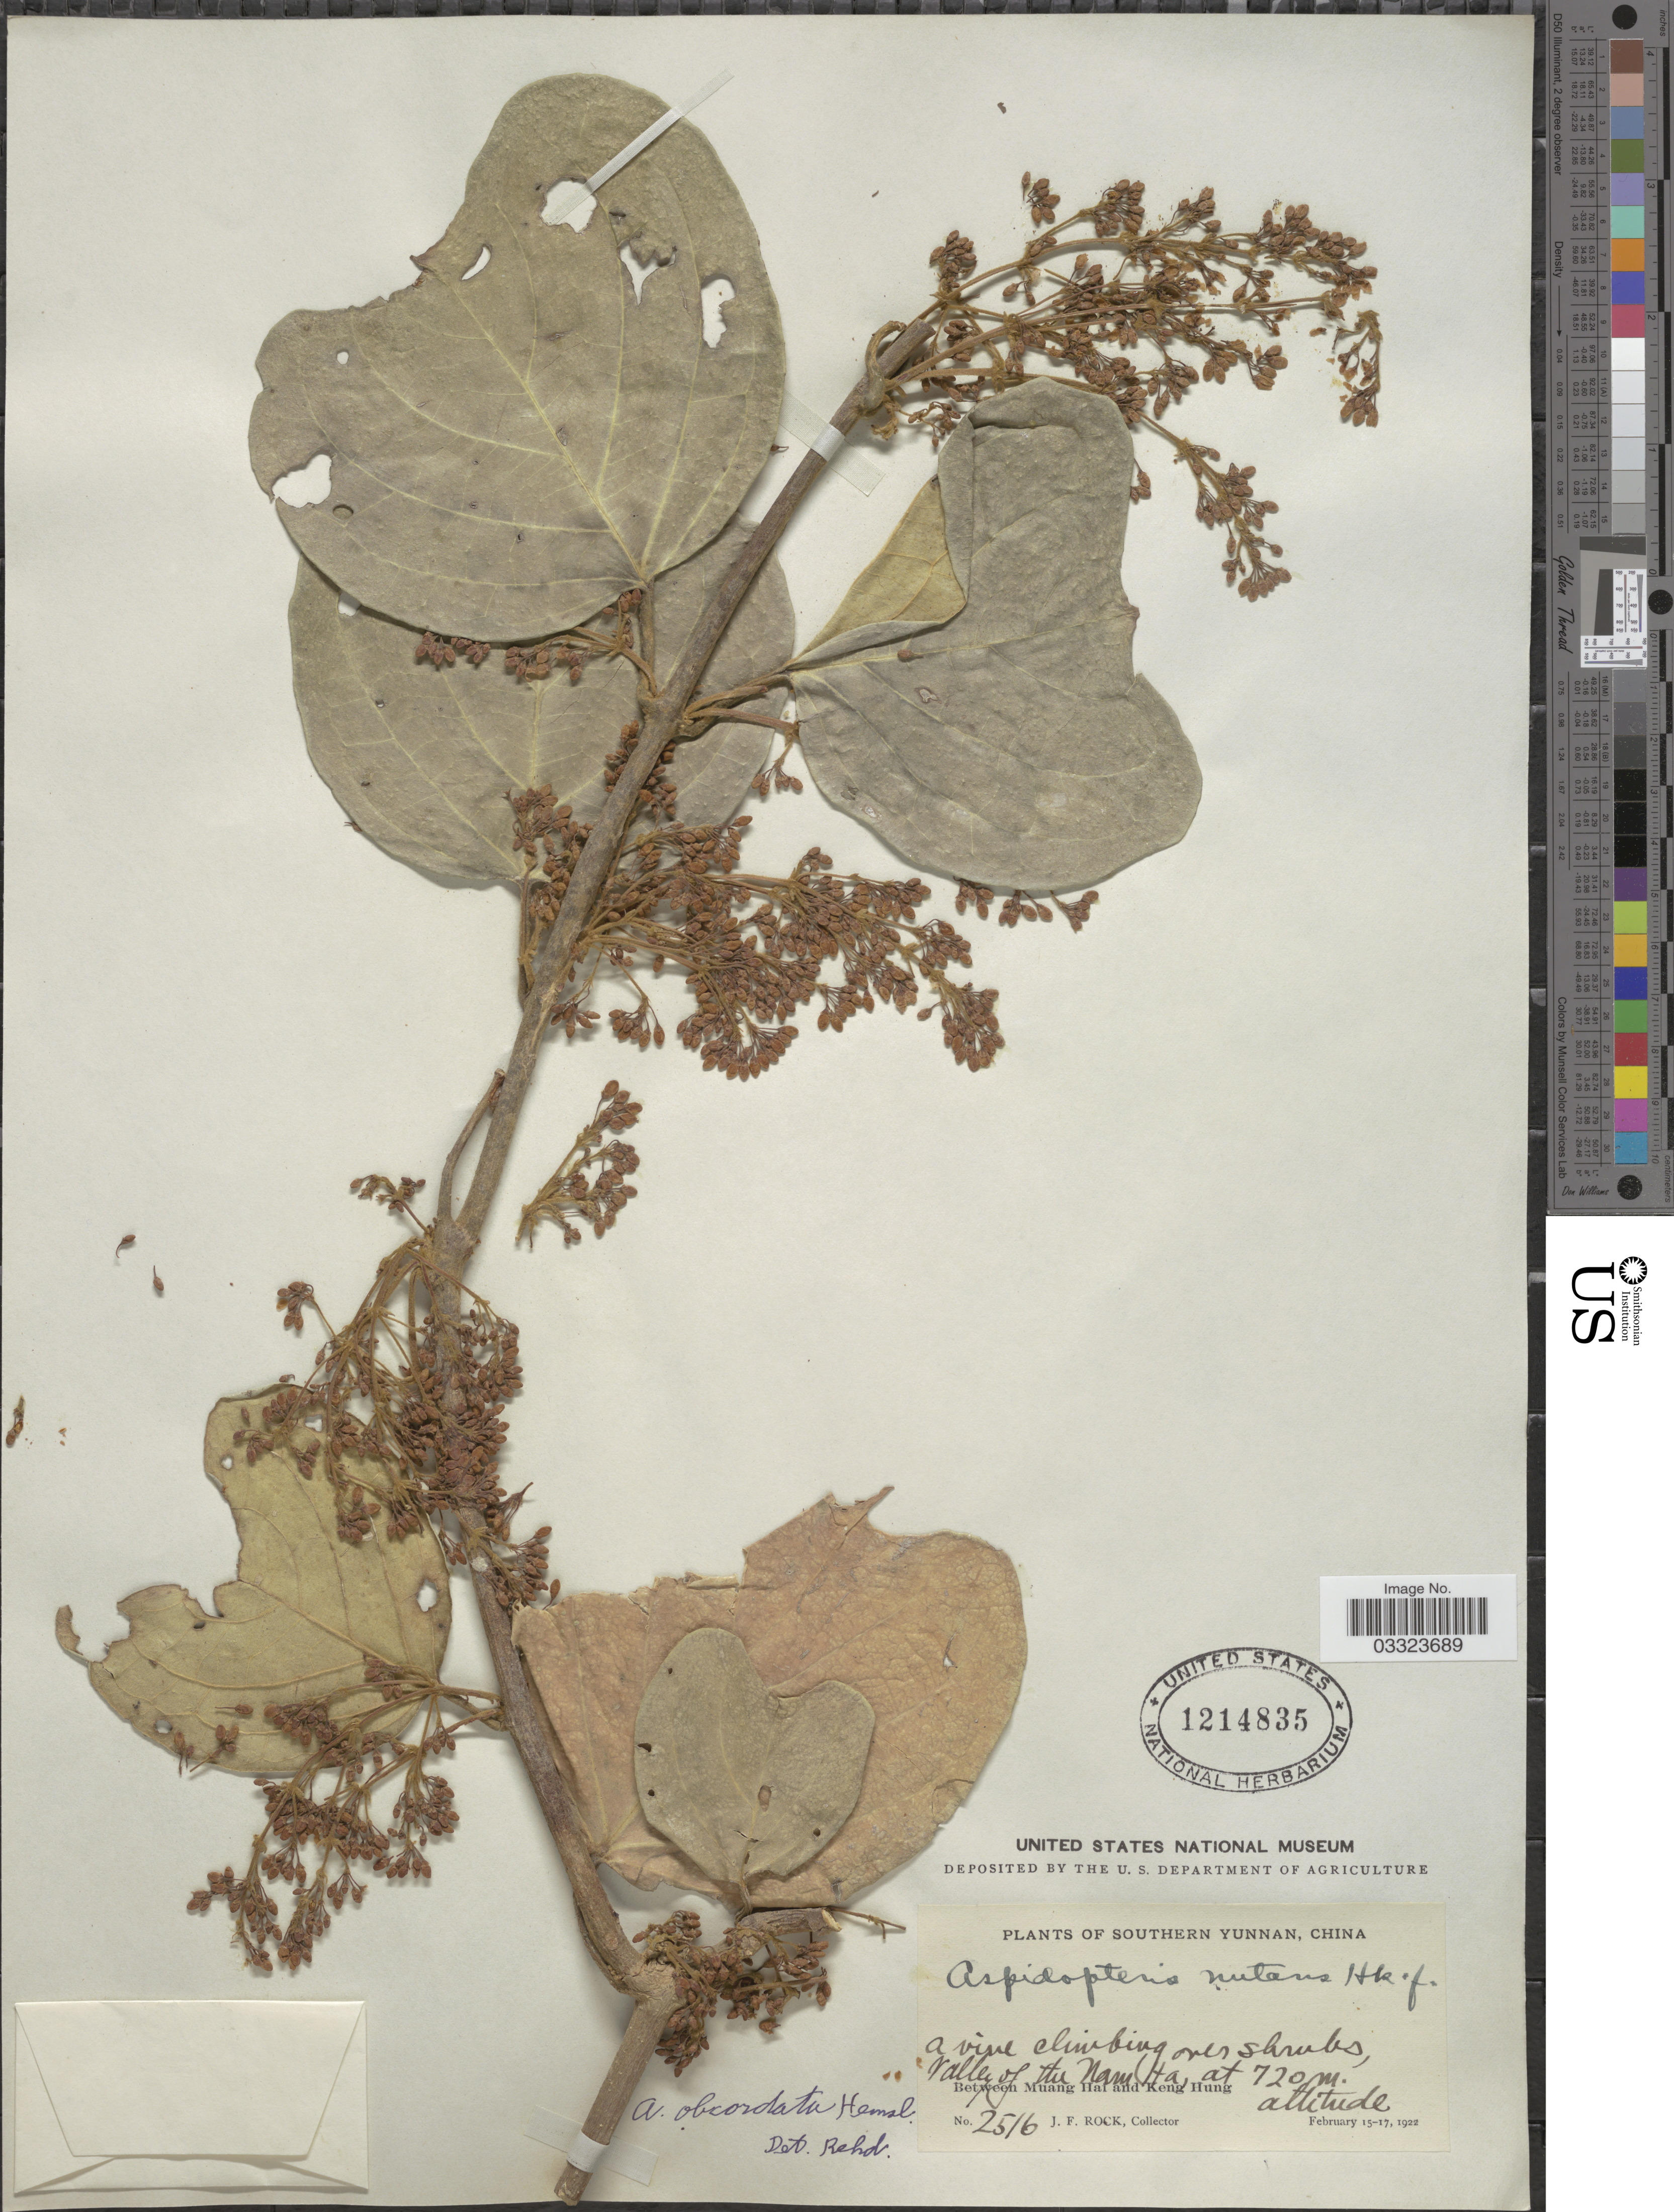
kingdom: Plantae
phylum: Tracheophyta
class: Magnoliopsida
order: Malpighiales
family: Malpighiaceae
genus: Aspidopterys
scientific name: Aspidopterys obcordata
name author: Hemsl.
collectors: J. Rock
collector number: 2516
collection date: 1922-02-15/1922-02-17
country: China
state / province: Yunnan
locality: Southern Yunnan. Valley of the Nam Ha. Between Muang Hai and Keng Hung.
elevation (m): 720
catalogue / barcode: US 1214835